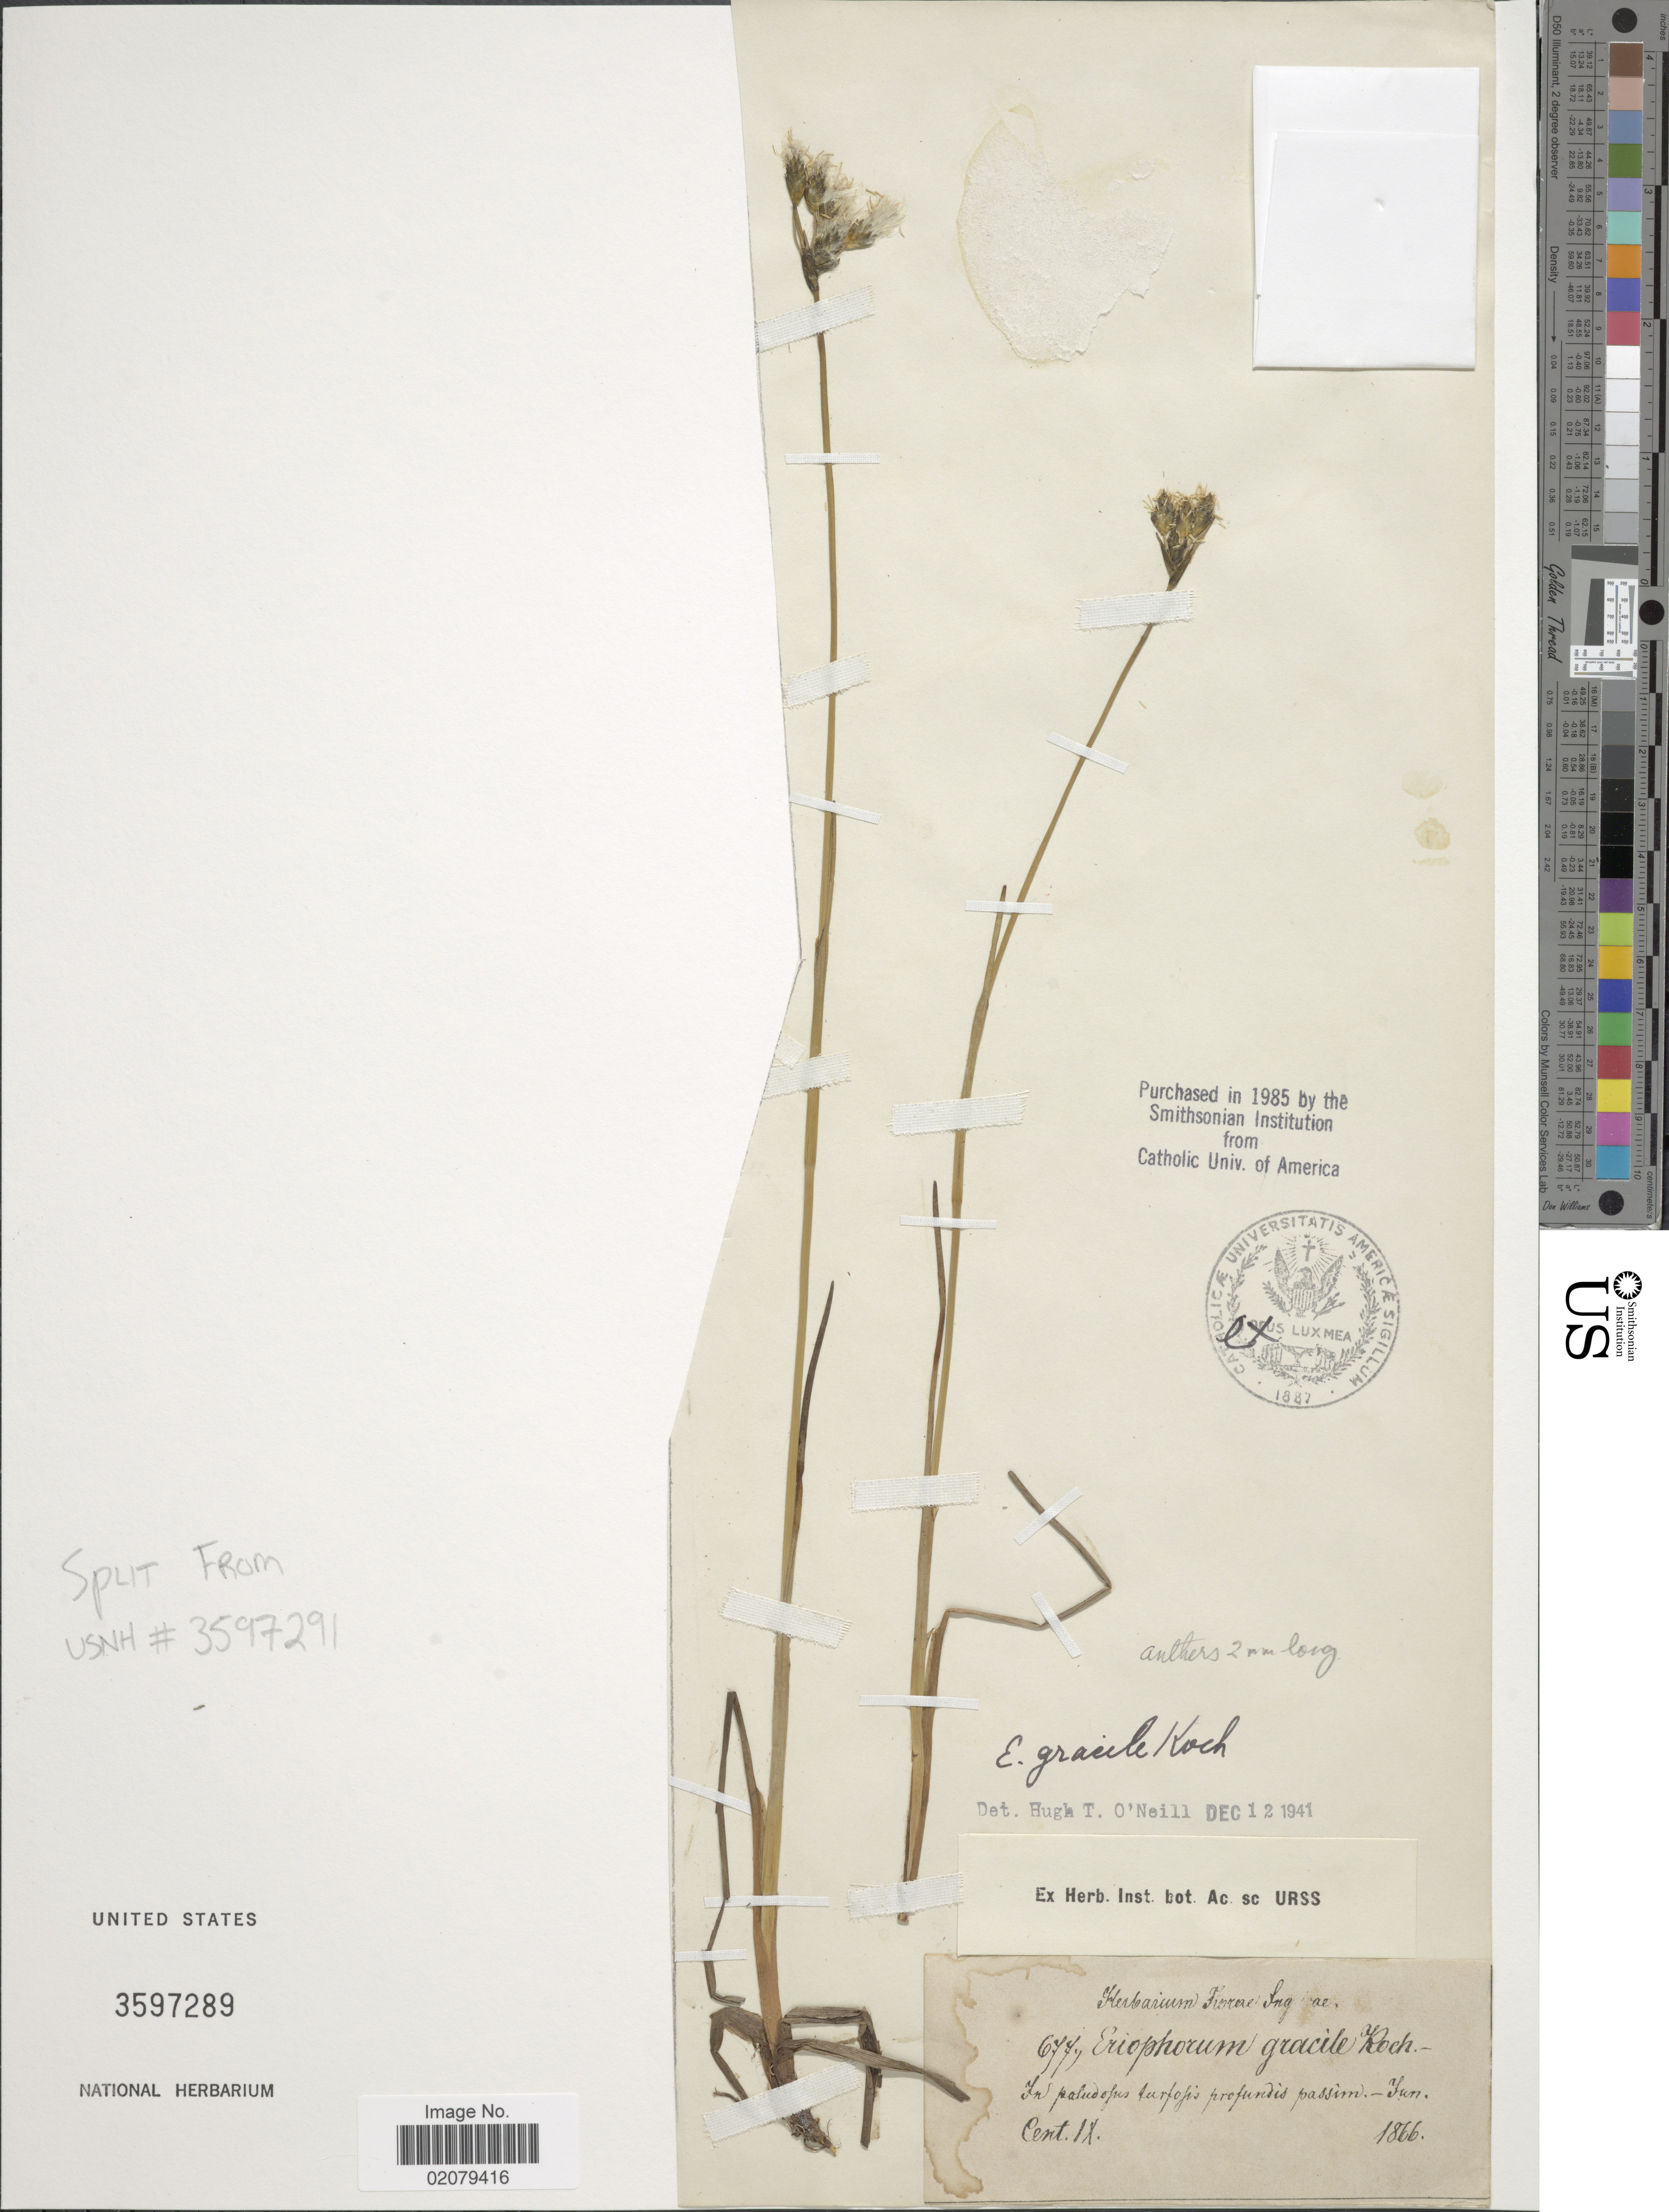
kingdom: Plantae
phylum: Tracheophyta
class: Liliopsida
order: Poales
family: Cyperaceae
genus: Eriophorum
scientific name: Eriophorum gracile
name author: W.D.J. Koch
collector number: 677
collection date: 1866-06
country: Russian Federation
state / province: Leningrad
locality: Florae Ingricae.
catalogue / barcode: US 3597289